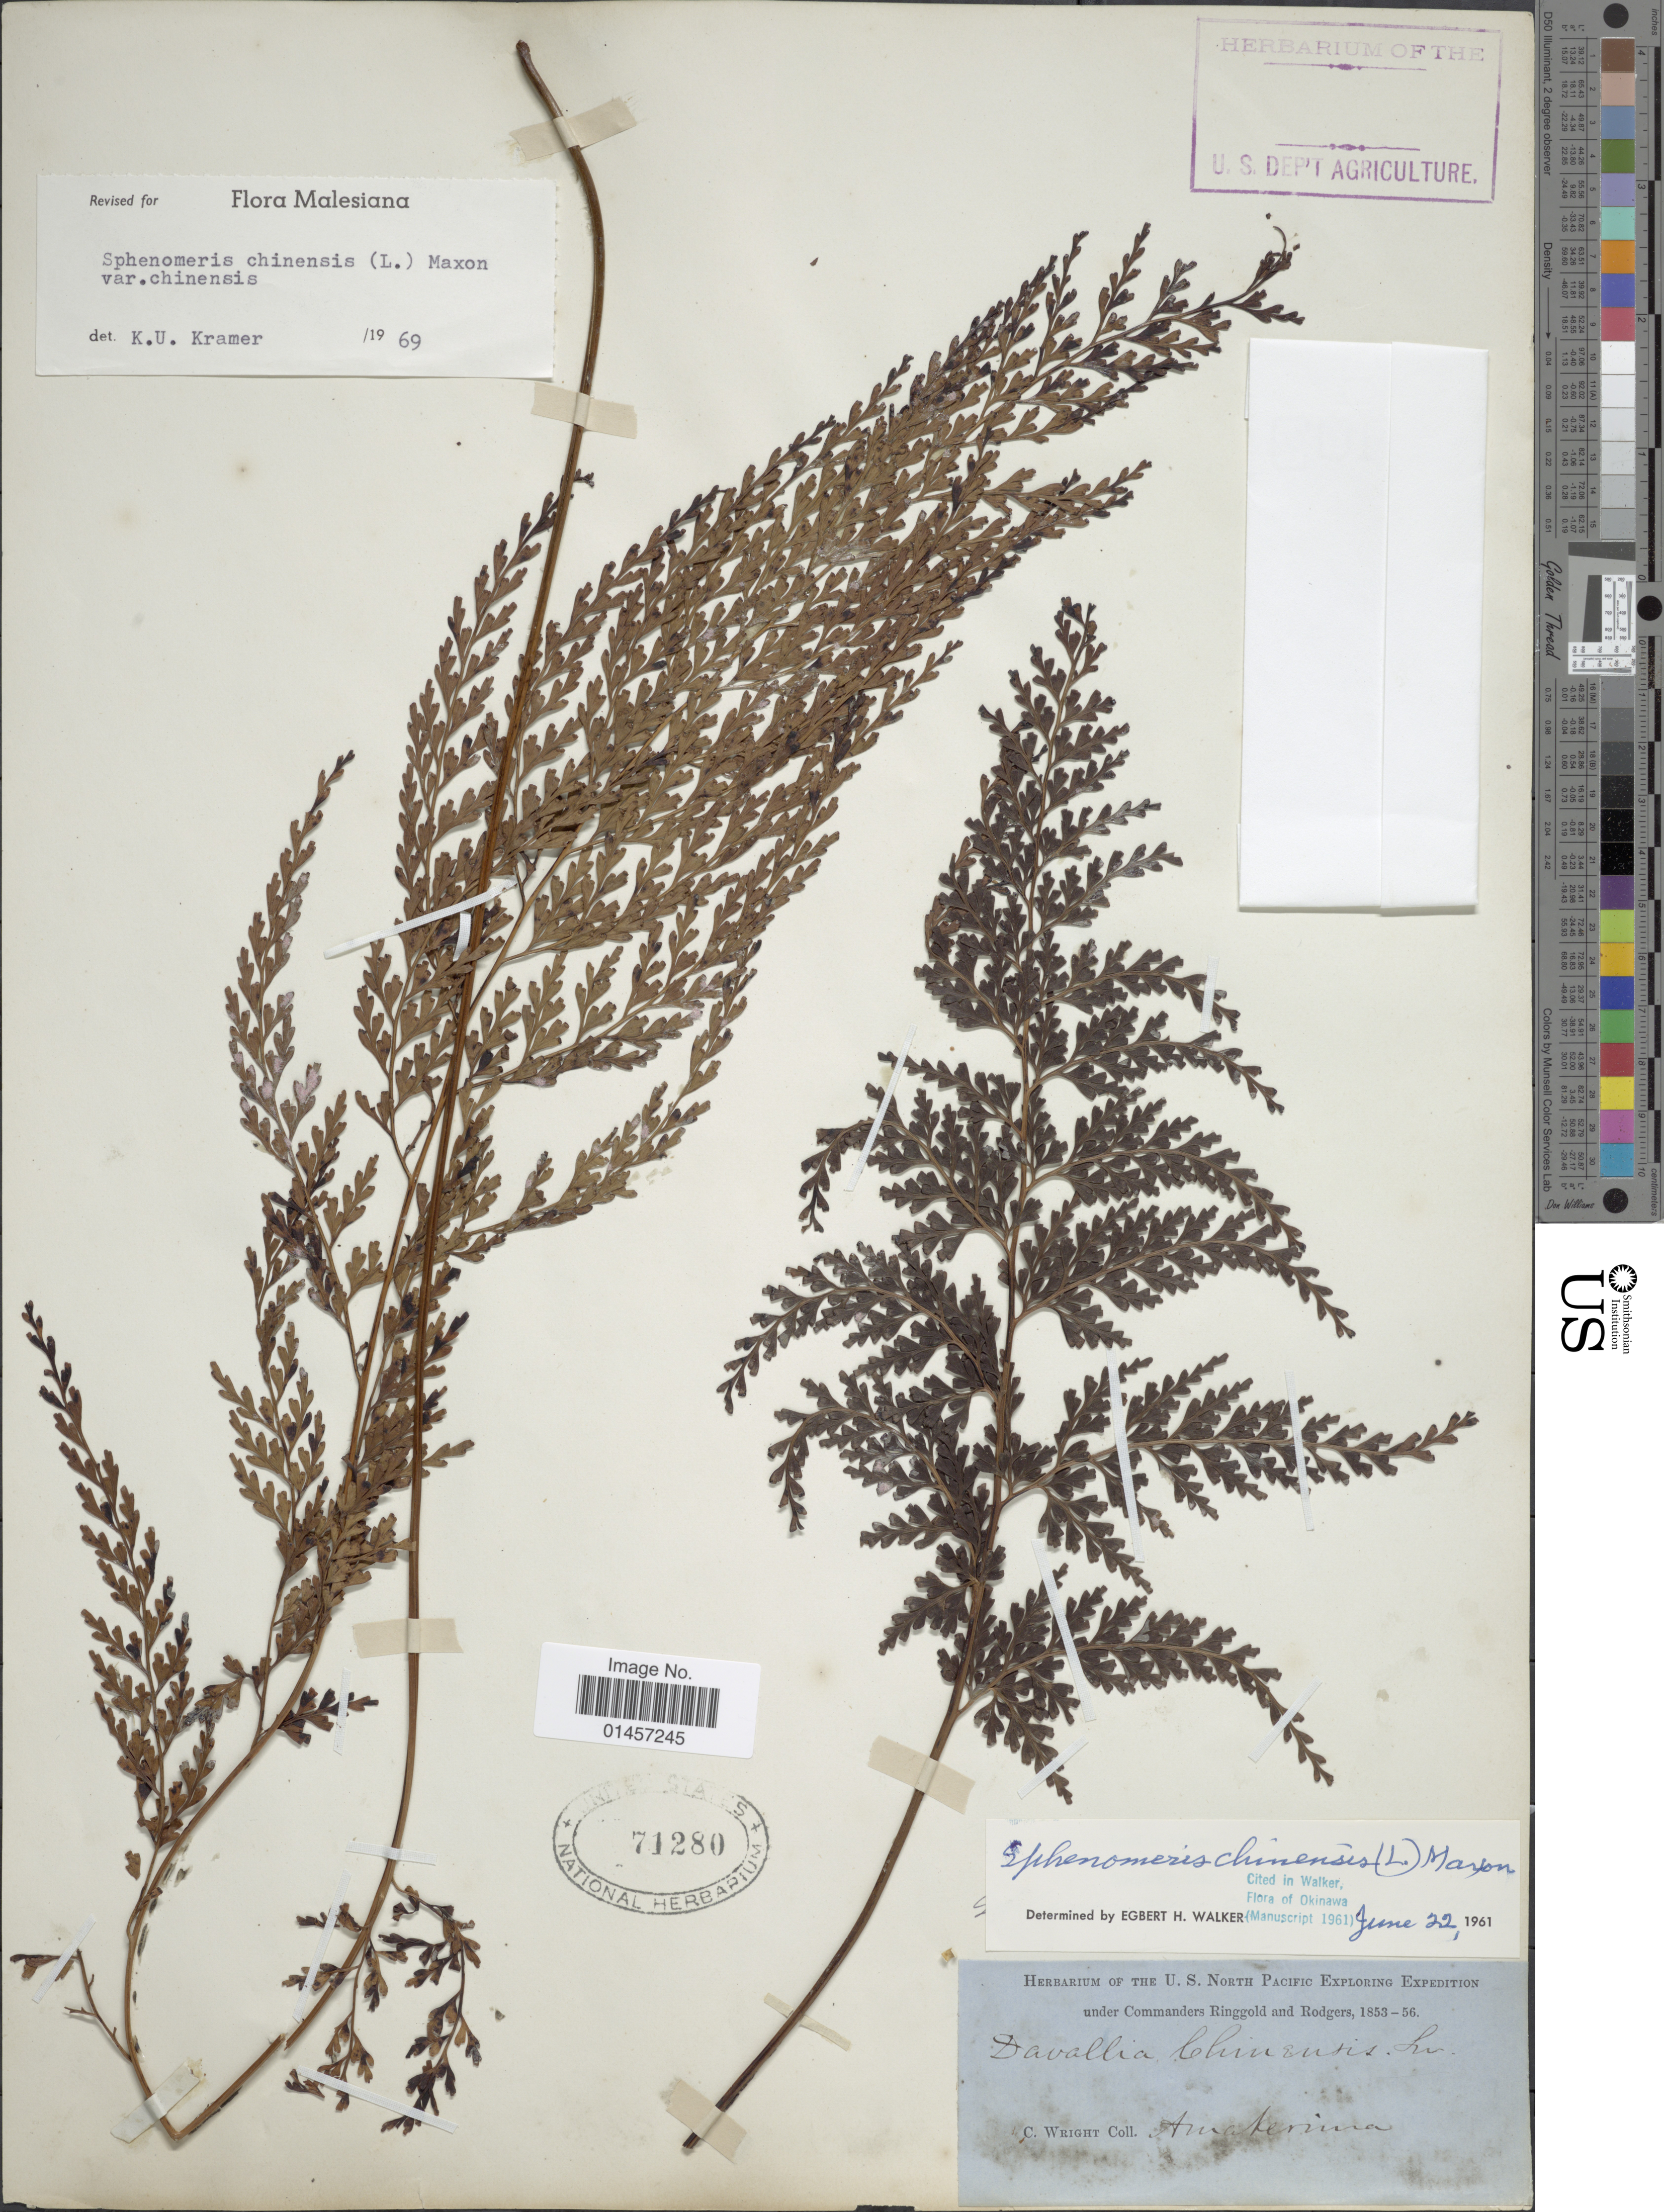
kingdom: Plantae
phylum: Tracheophyta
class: Polypodiopsida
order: Polypodiales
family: Lindsaeaceae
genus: Sphenomeris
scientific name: Sphenomeris chinensis var. chinensis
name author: (L.) Maxon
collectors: C. Wright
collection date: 1853/1856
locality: Amaterima [interpreted]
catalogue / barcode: US 71280